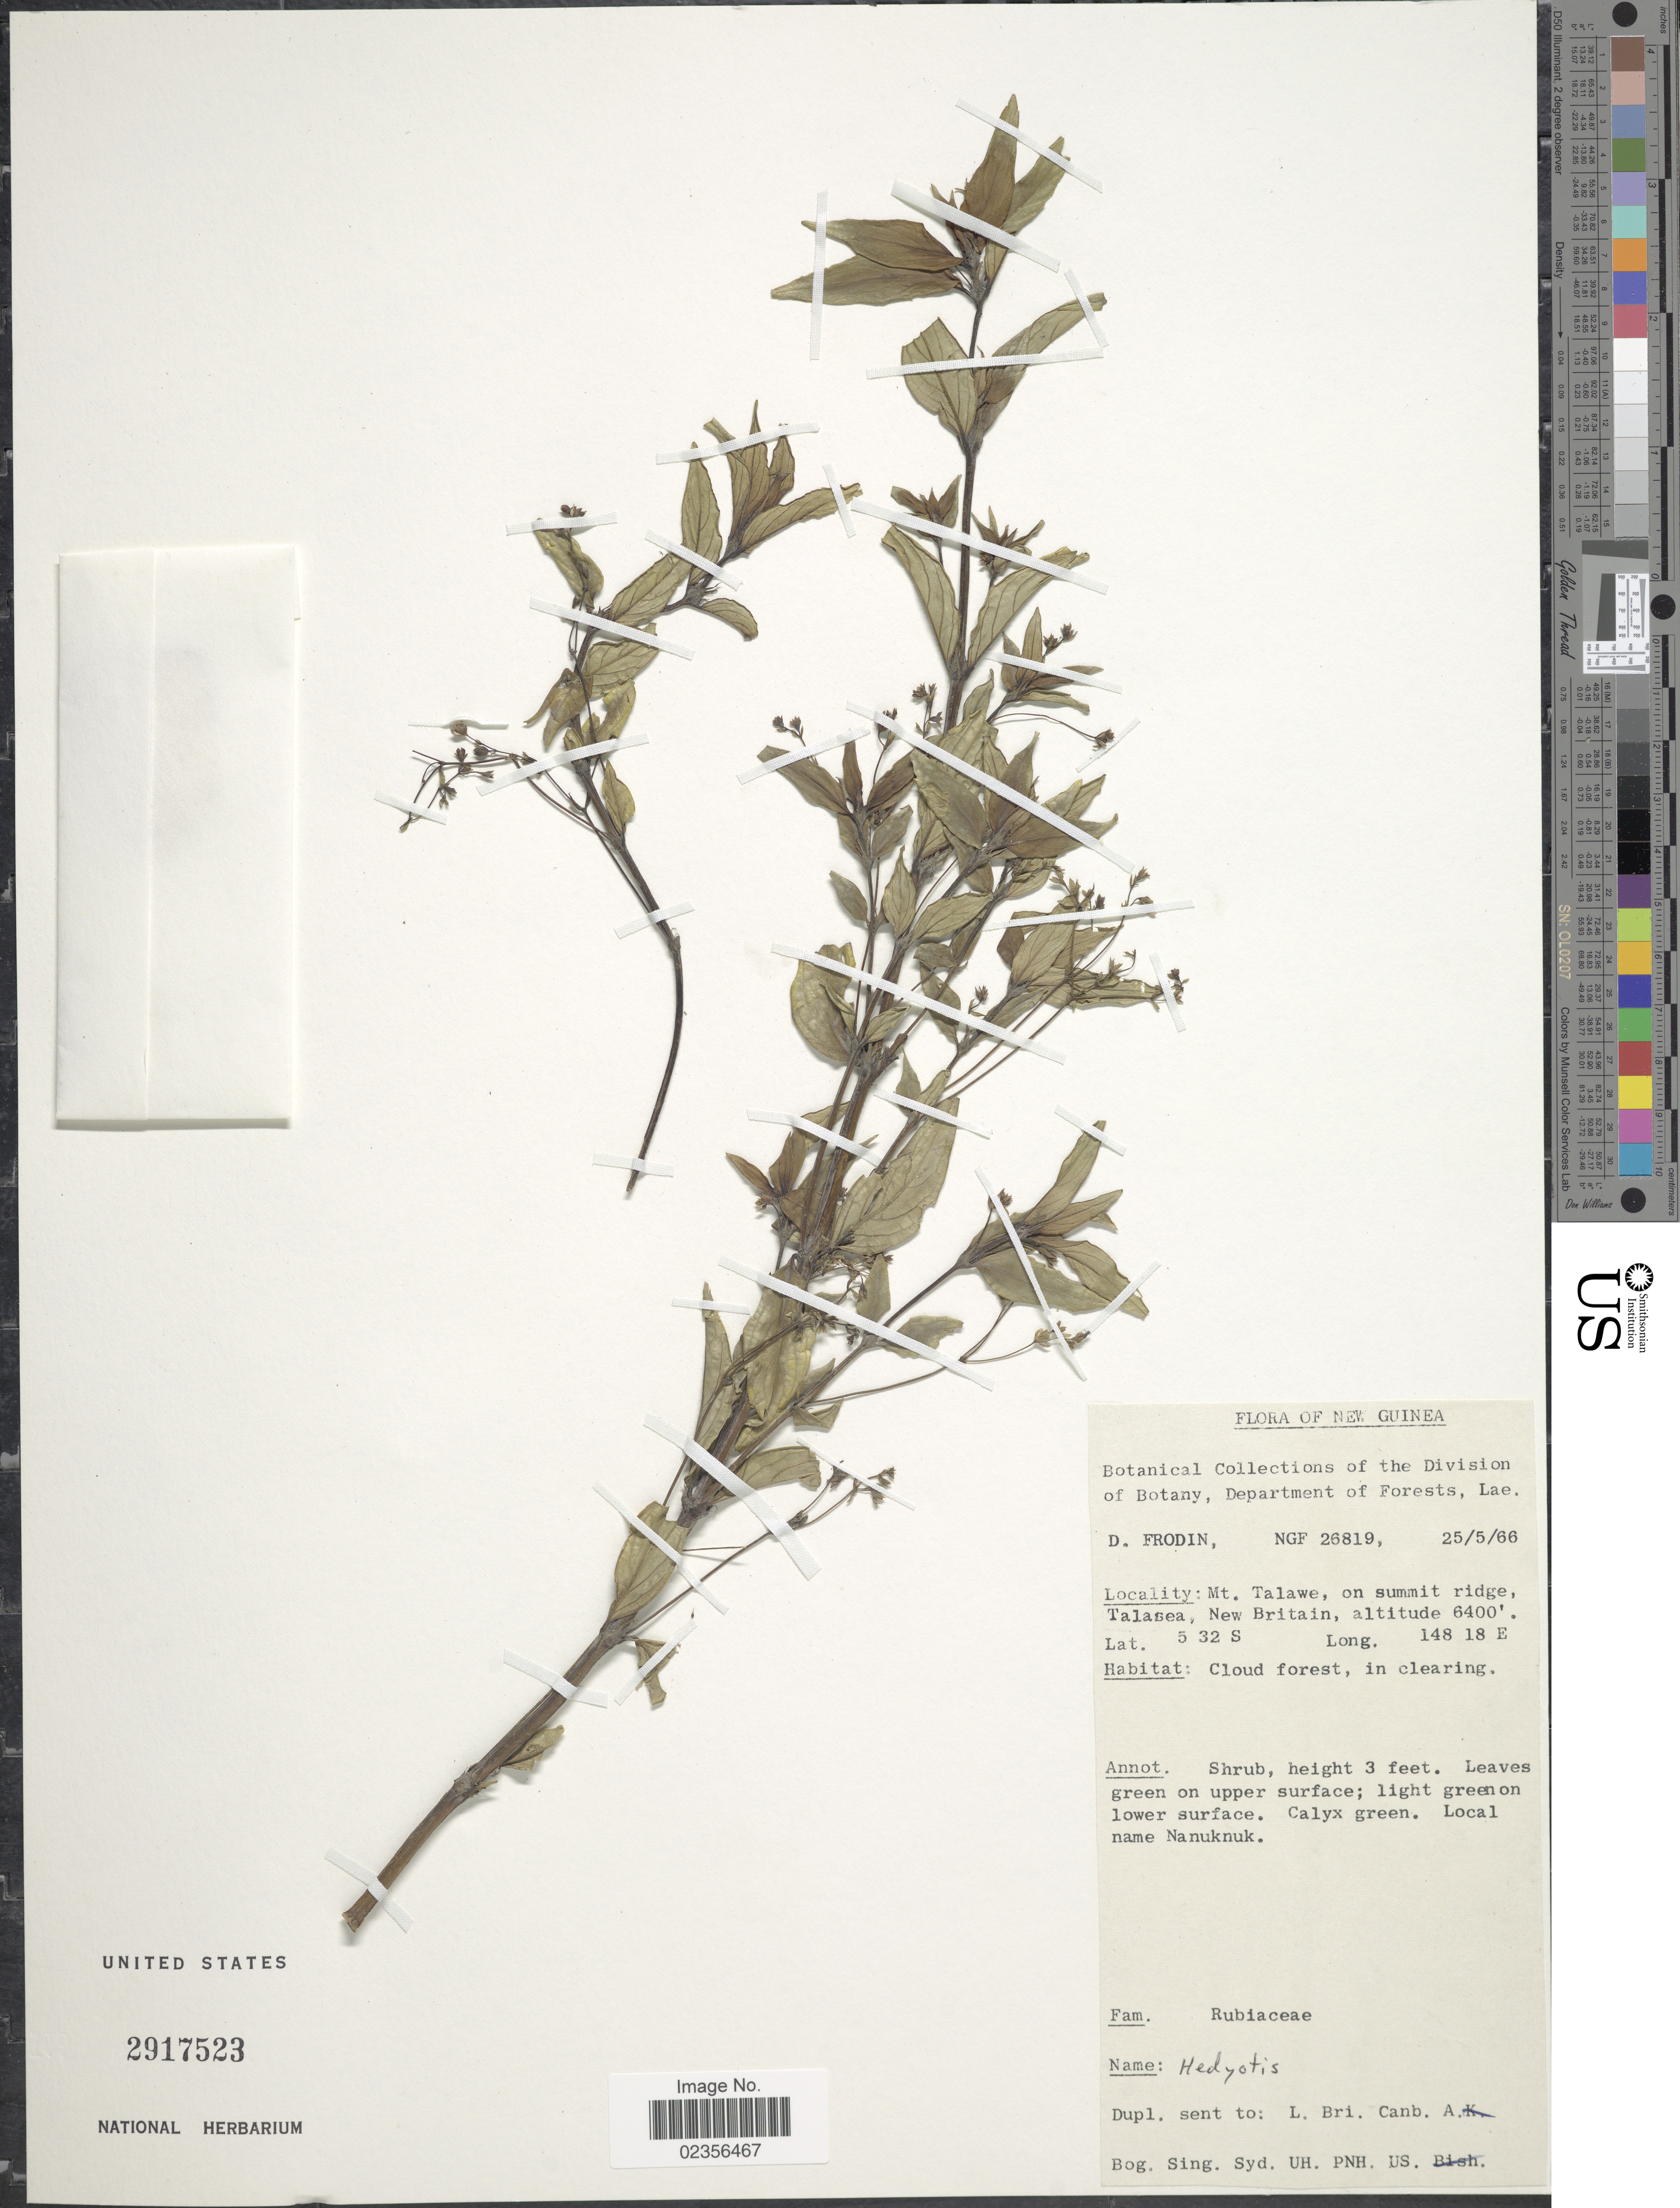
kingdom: Plantae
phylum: Tracheophyta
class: Magnoliopsida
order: Gentianales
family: Rubiaceae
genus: Hedyotis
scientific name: Hedyotis sp.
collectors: D. G. Frodin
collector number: NGF 26819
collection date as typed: Transcribed d/m/y: 25/5/66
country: Papua New Guinea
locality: New Guinea. Mt. Talawe, on summit ridge, Talasea, New Britain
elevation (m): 1951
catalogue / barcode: US 2917523